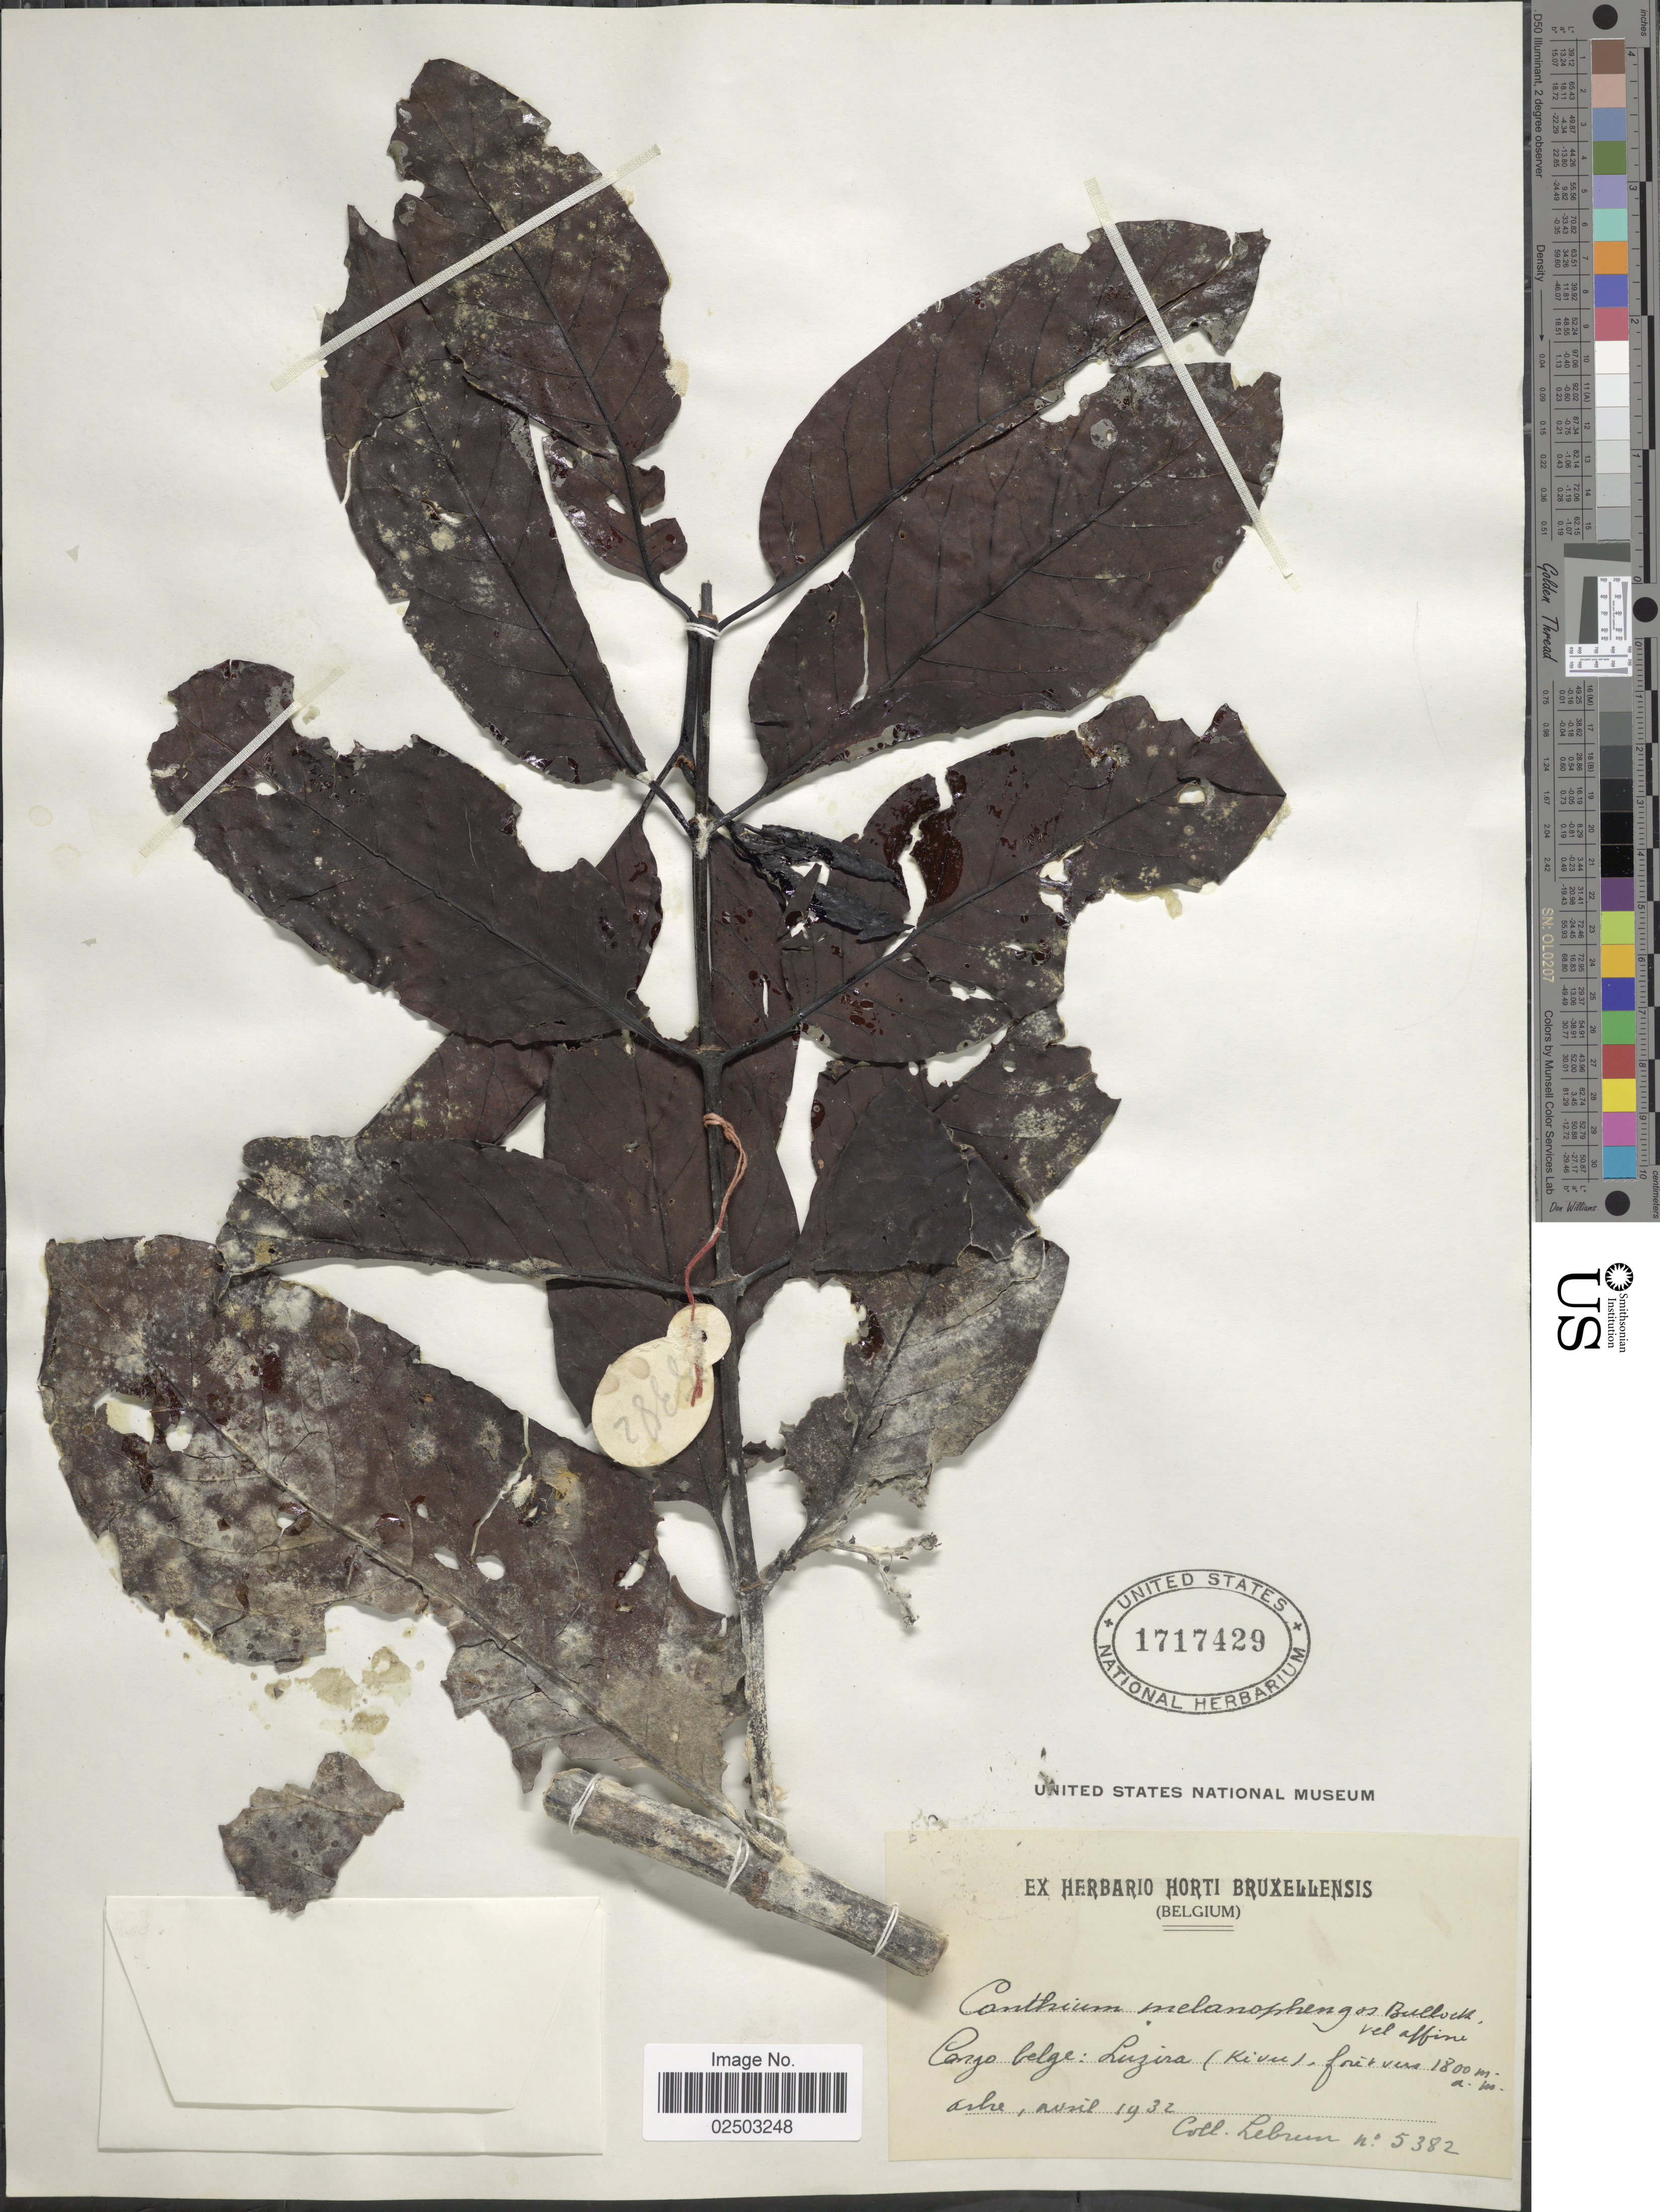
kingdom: Plantae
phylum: Tracheophyta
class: Magnoliopsida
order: Gentianales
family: Rubiaceae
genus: Canthium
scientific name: Canthium melanophengos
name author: Bullock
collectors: J.A. Lebrun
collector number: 5382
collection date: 1932-04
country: Congo, Democratic Republic of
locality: Congo Belge: Luzira (Kivu), foret vers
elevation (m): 1800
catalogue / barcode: US 1717429